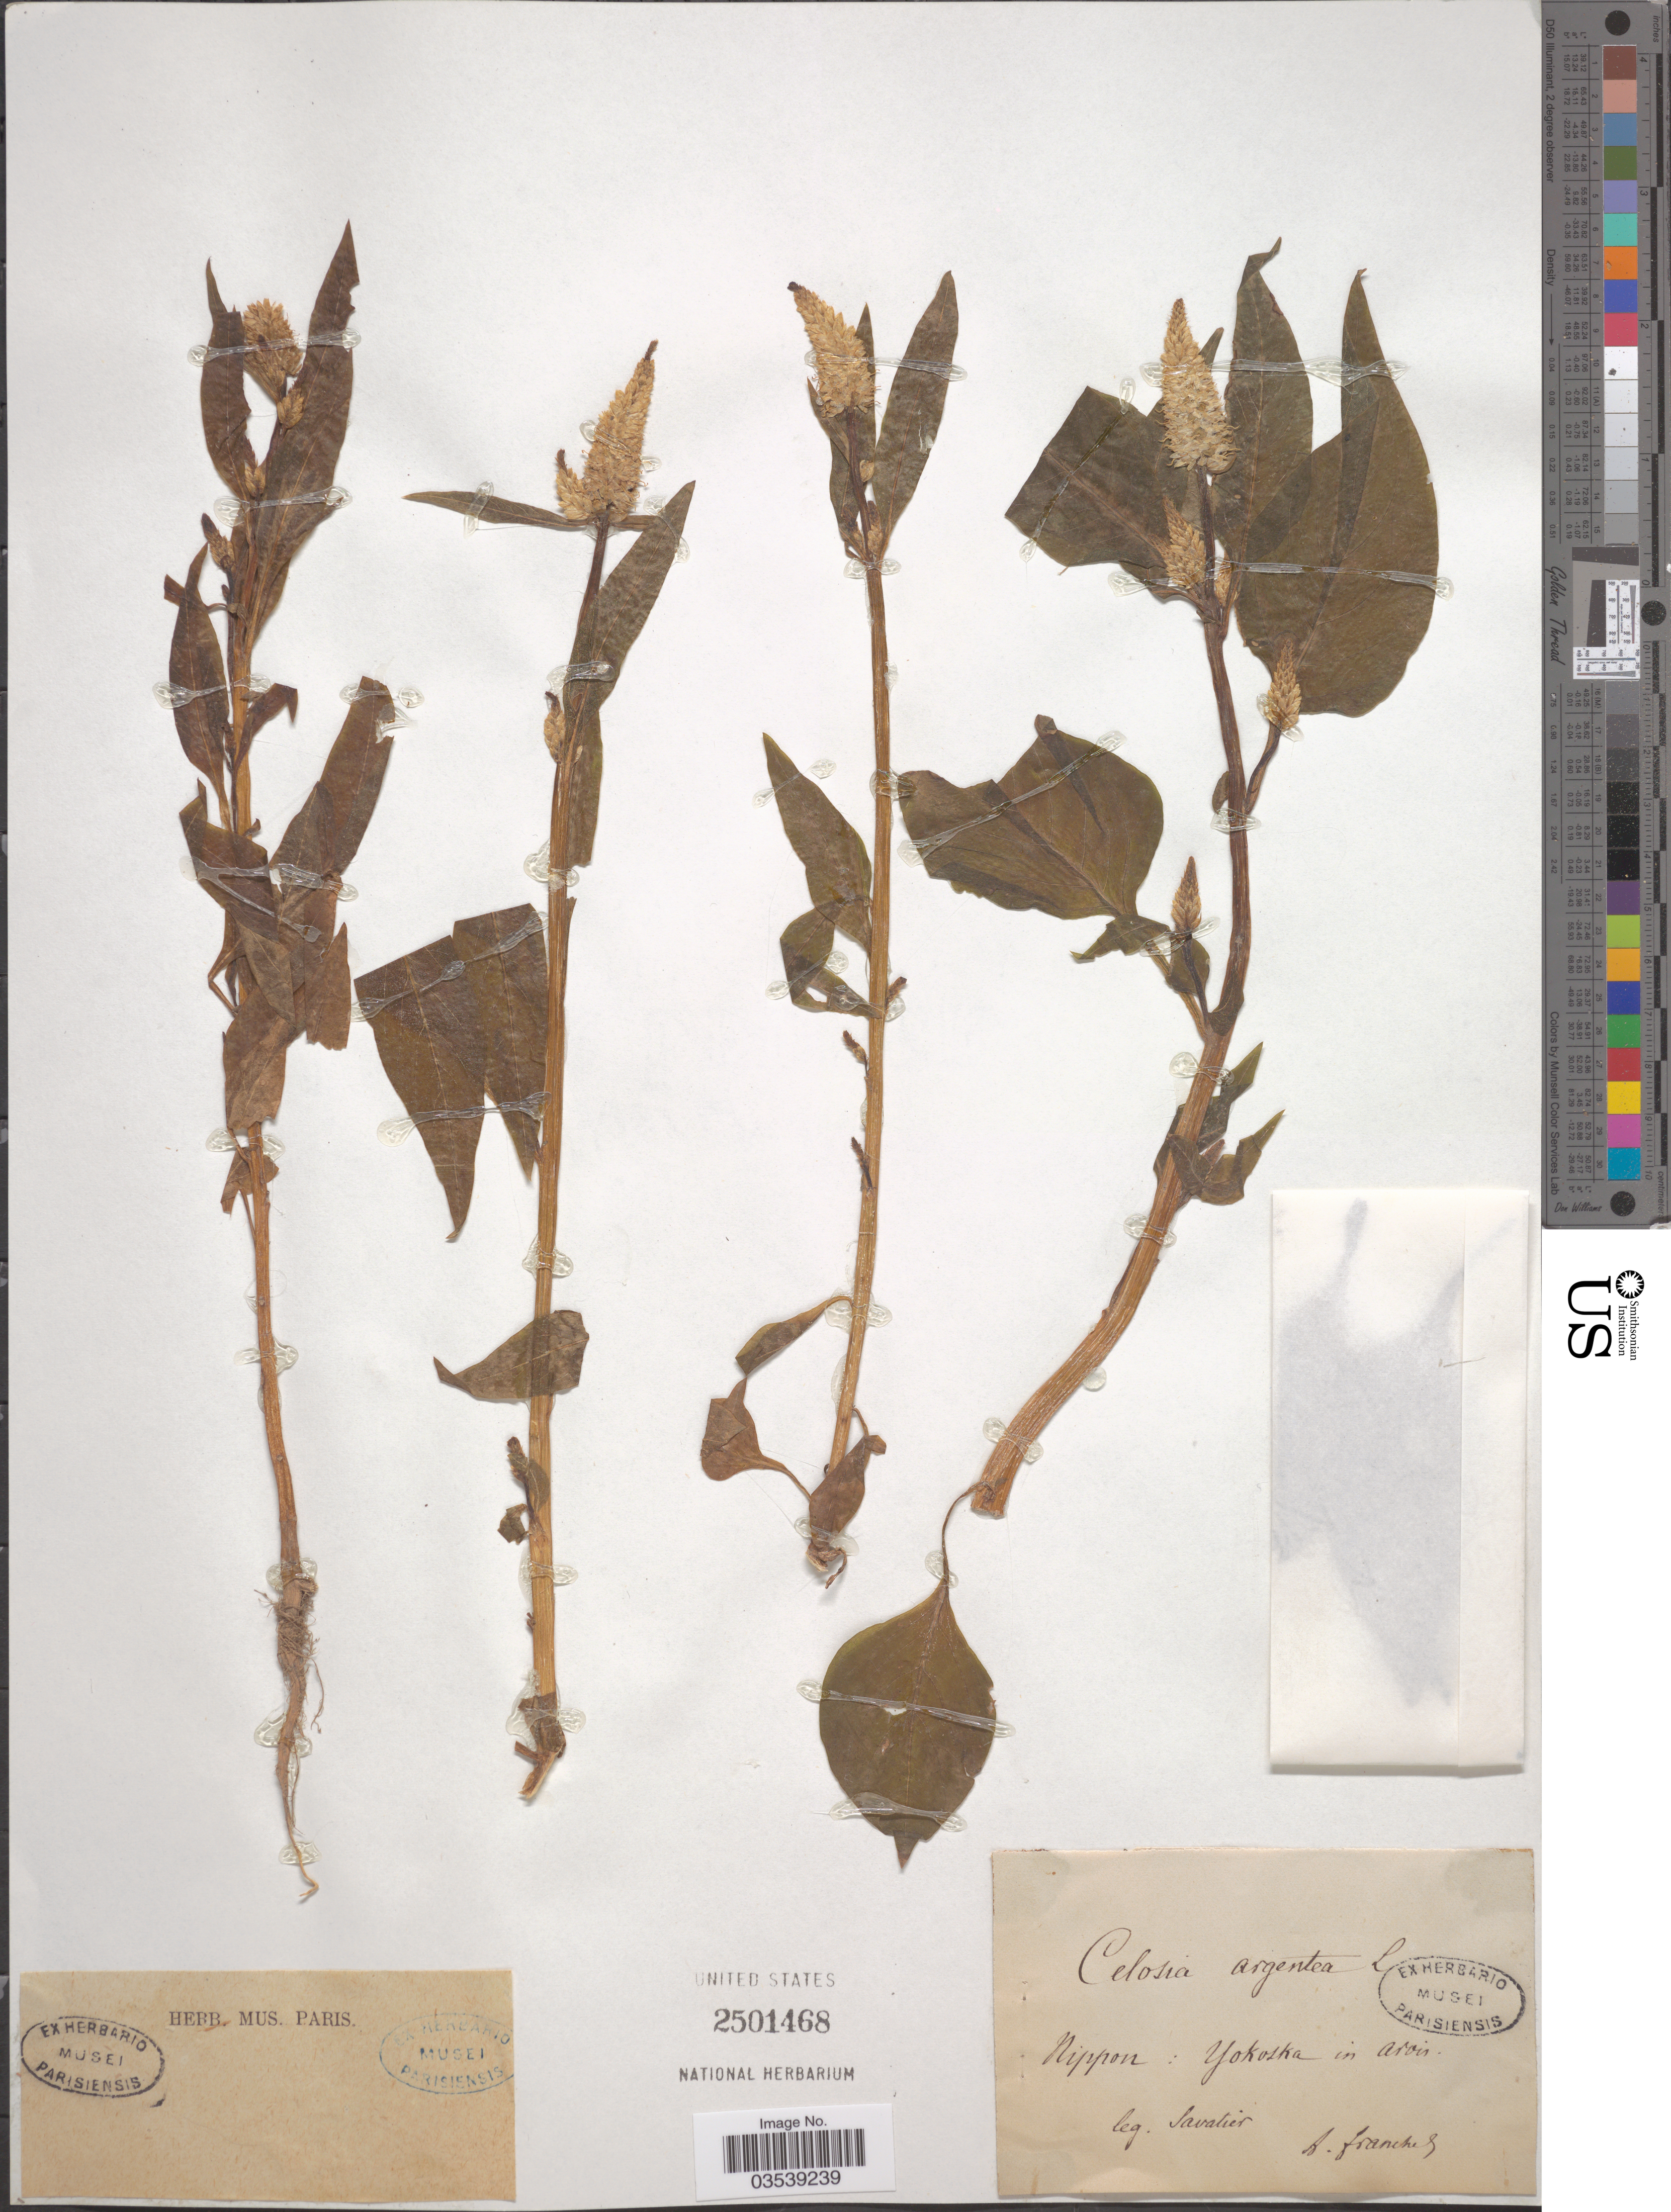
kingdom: Plantae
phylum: Tracheophyta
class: Magnoliopsida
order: Caryophyllales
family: Amaranthaceae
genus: Celosia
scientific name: Celosia argentea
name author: L.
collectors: Savatier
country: Japan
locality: Nippon: Yokoska in arvis.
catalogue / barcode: US 2501468